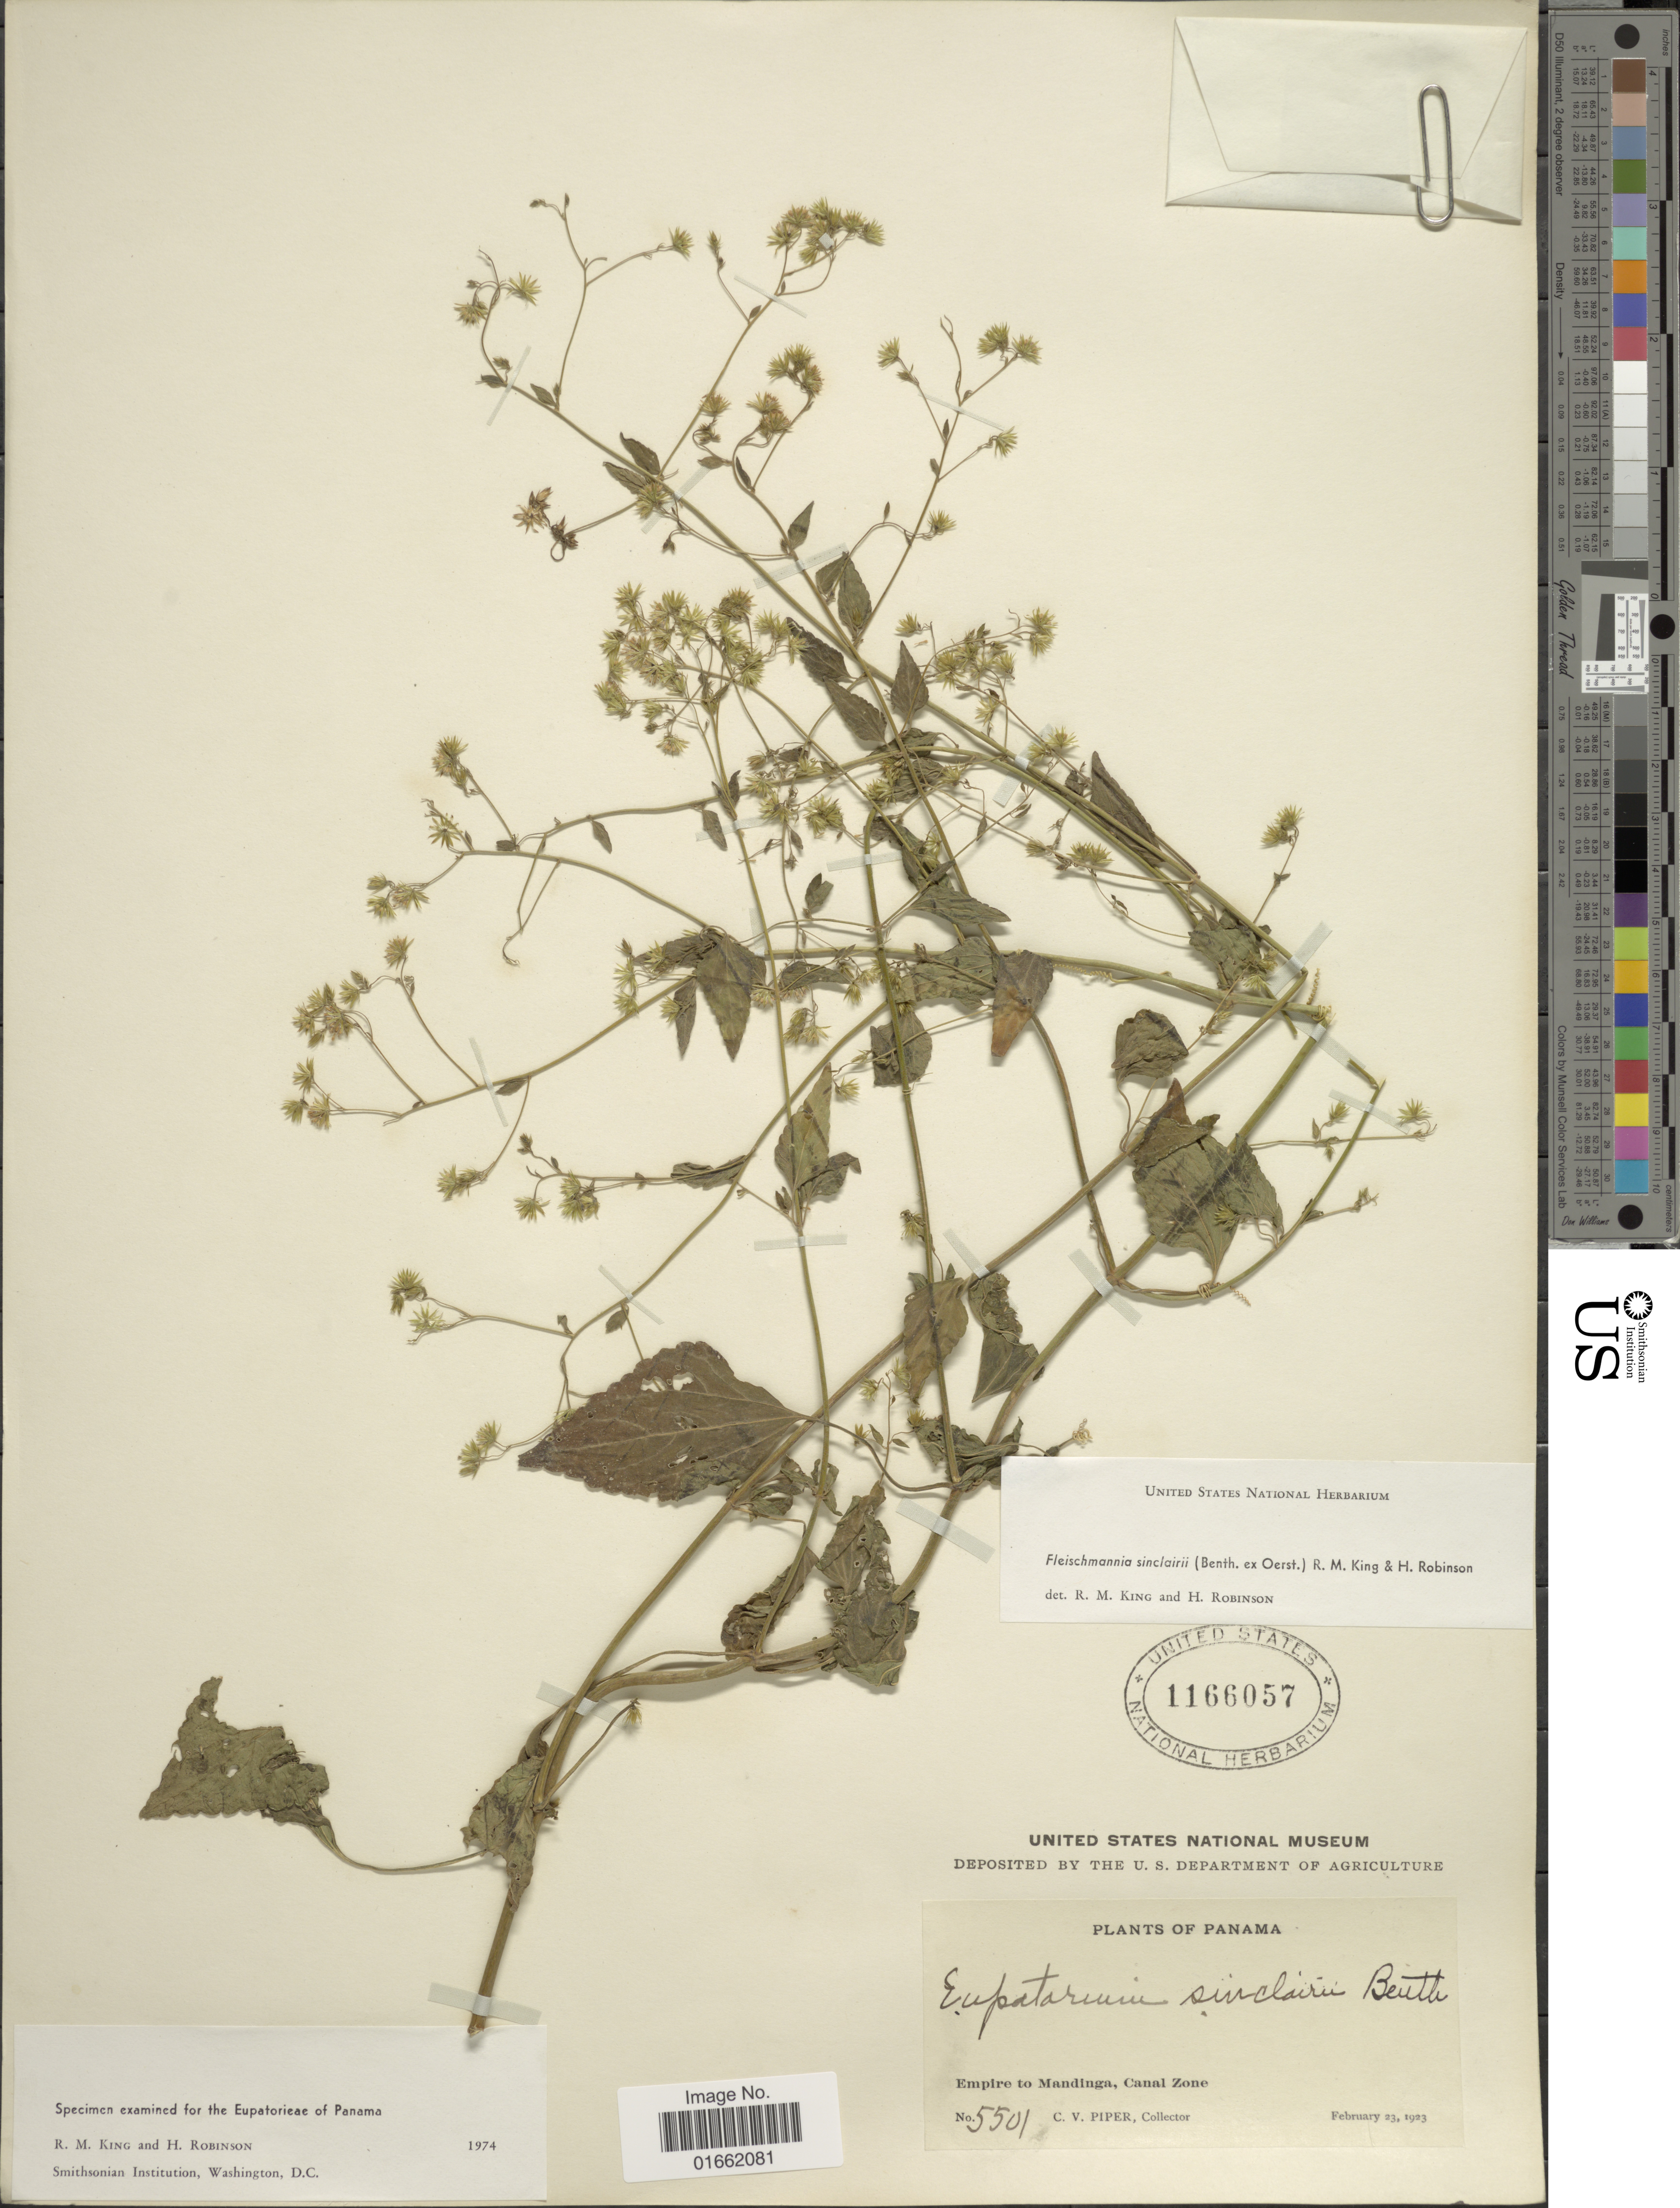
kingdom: Plantae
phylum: Tracheophyta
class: Magnoliopsida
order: Asterales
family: Asteraceae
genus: Fleischmannia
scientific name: Fleischmannia sinclairii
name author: (Benth. ex Oerst.) R.M. King & H. Rob.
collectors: C. V. Piper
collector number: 5501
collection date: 1923-02-23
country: Panama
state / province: Colón / Panamá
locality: Empire to Mandinga, Canal Zone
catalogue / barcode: US 1166057